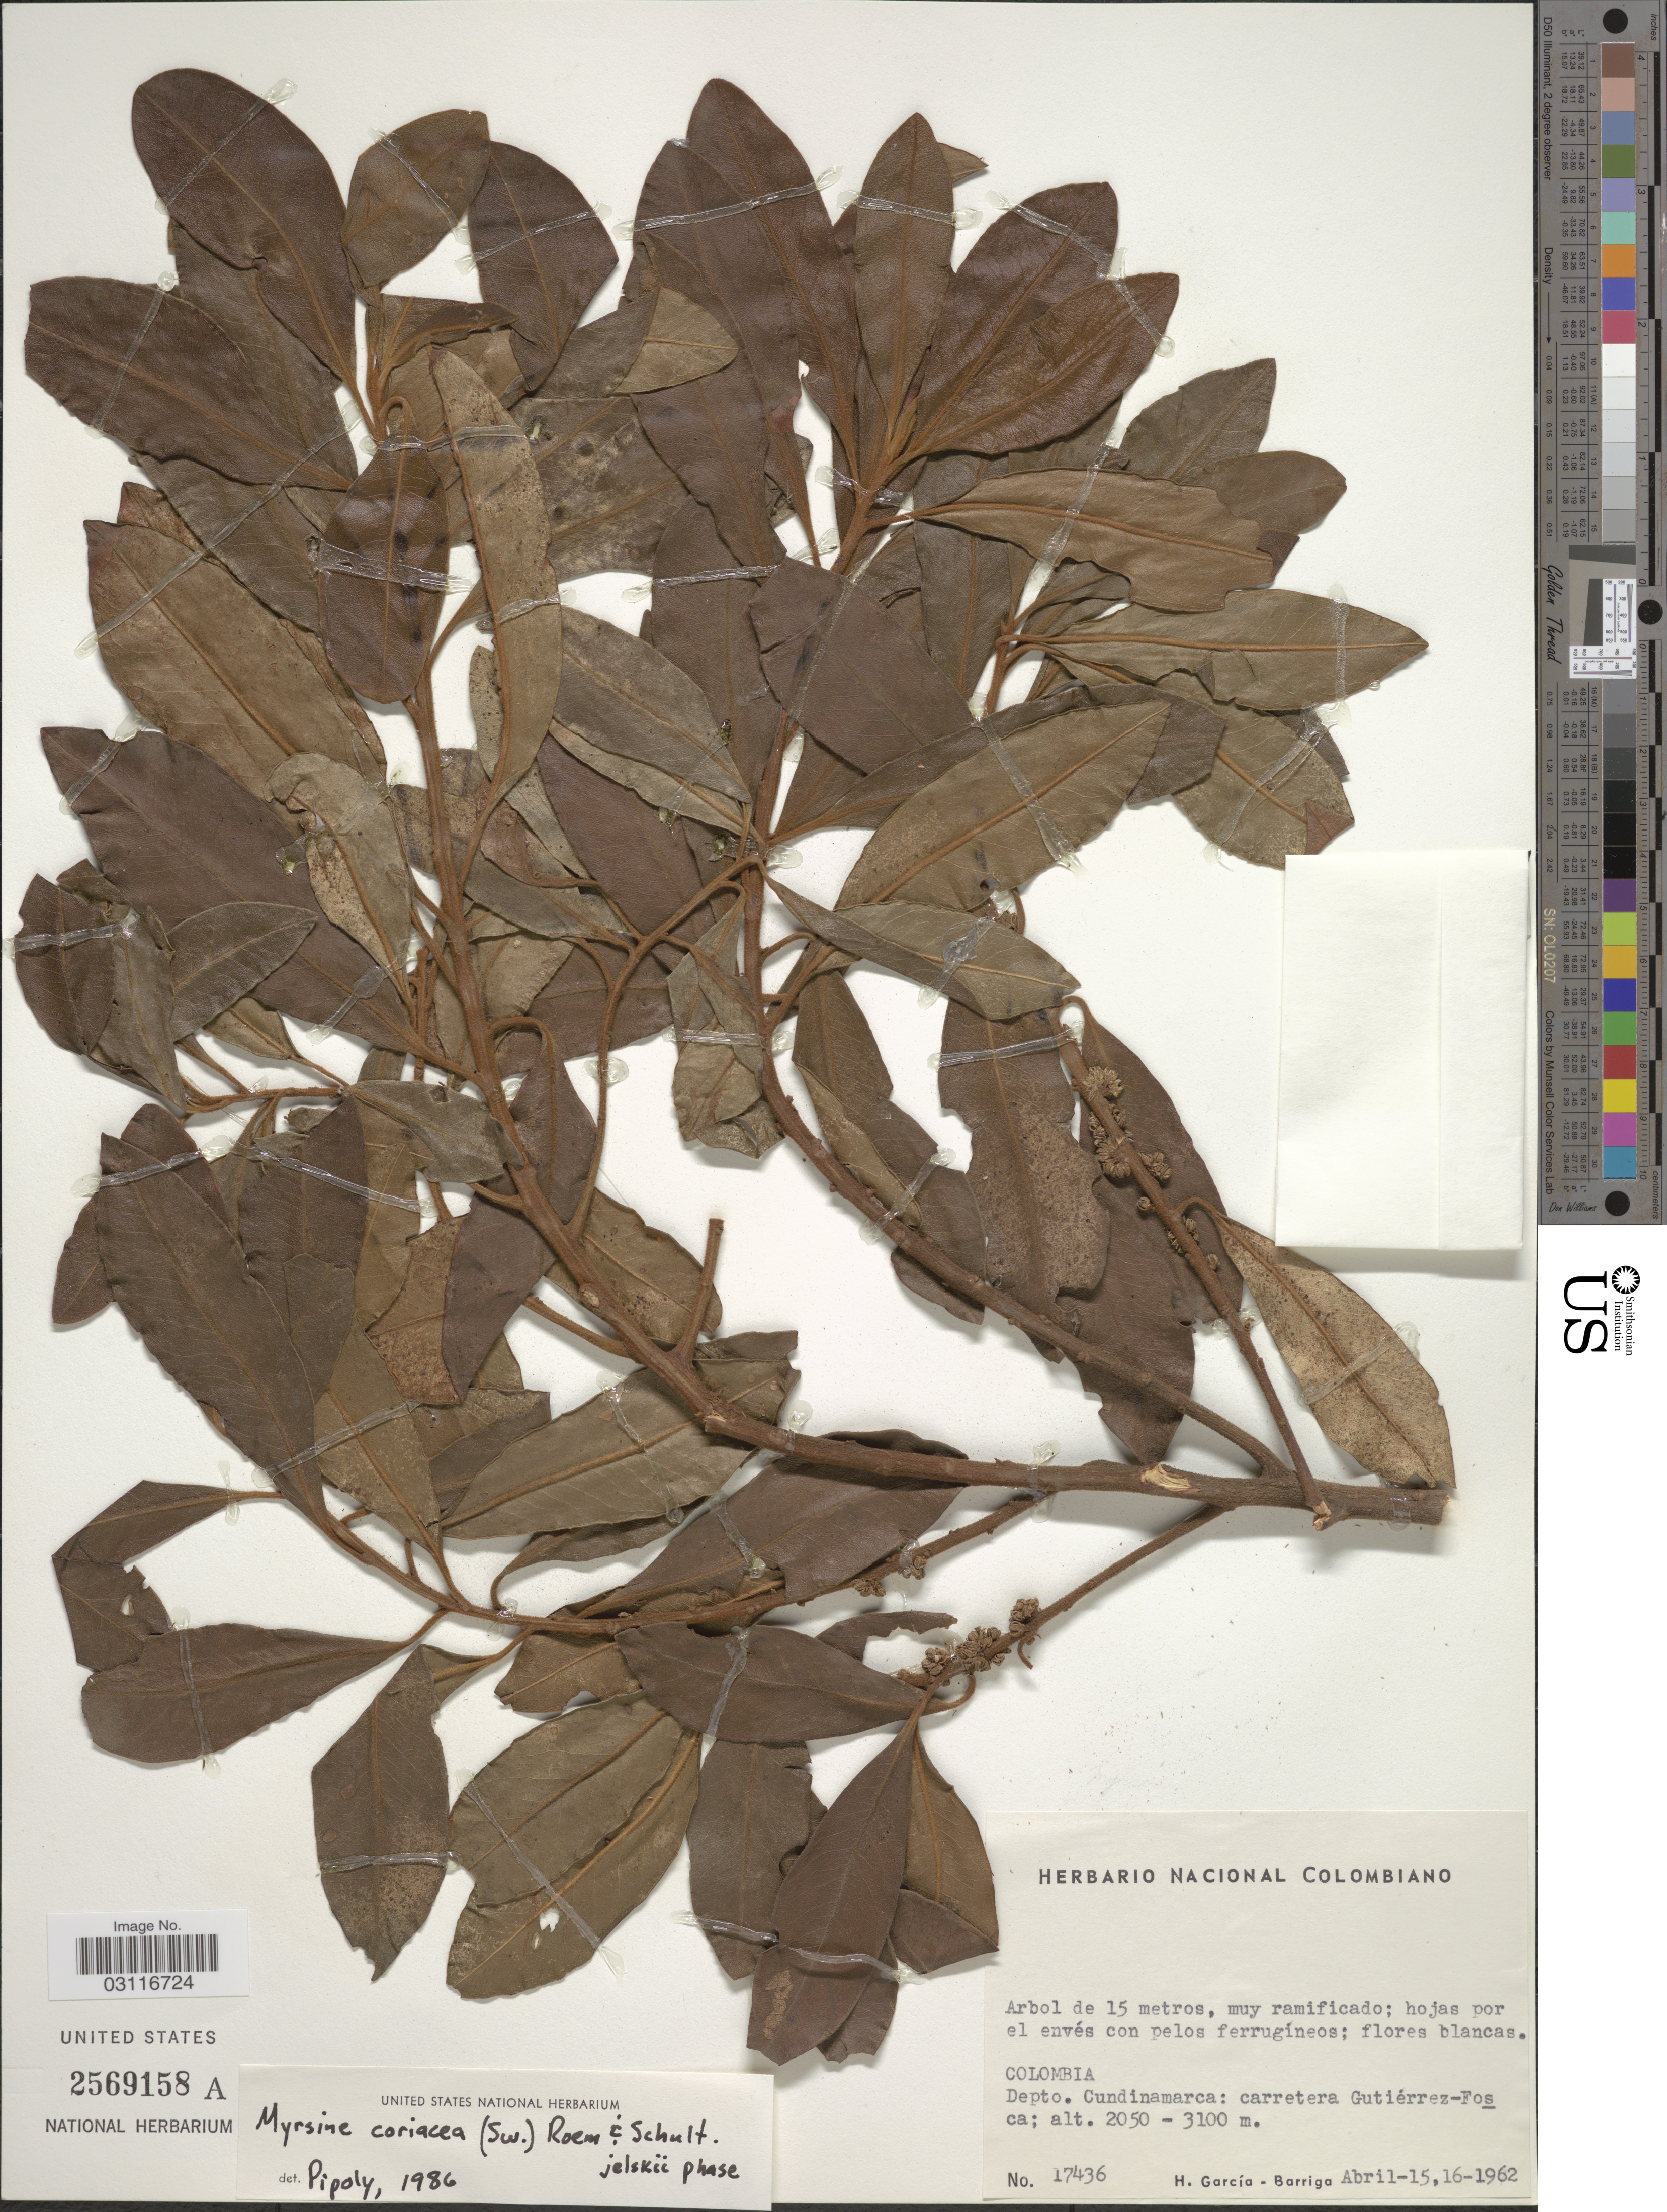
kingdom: Plantae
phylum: Tracheophyta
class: Magnoliopsida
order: Ericales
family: Primulaceae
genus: Myrsine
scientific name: Myrsine coriacea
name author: (Sw.) R. Br. ex Roem. & Schult.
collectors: H. García Barriga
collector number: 17436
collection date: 1962-04-15/1962-04-16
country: Colombia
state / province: Cundinamarca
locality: Depto. Cundinamarca: carretera Gutiérrez-Fosca.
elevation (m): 2050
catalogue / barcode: US 2569158A